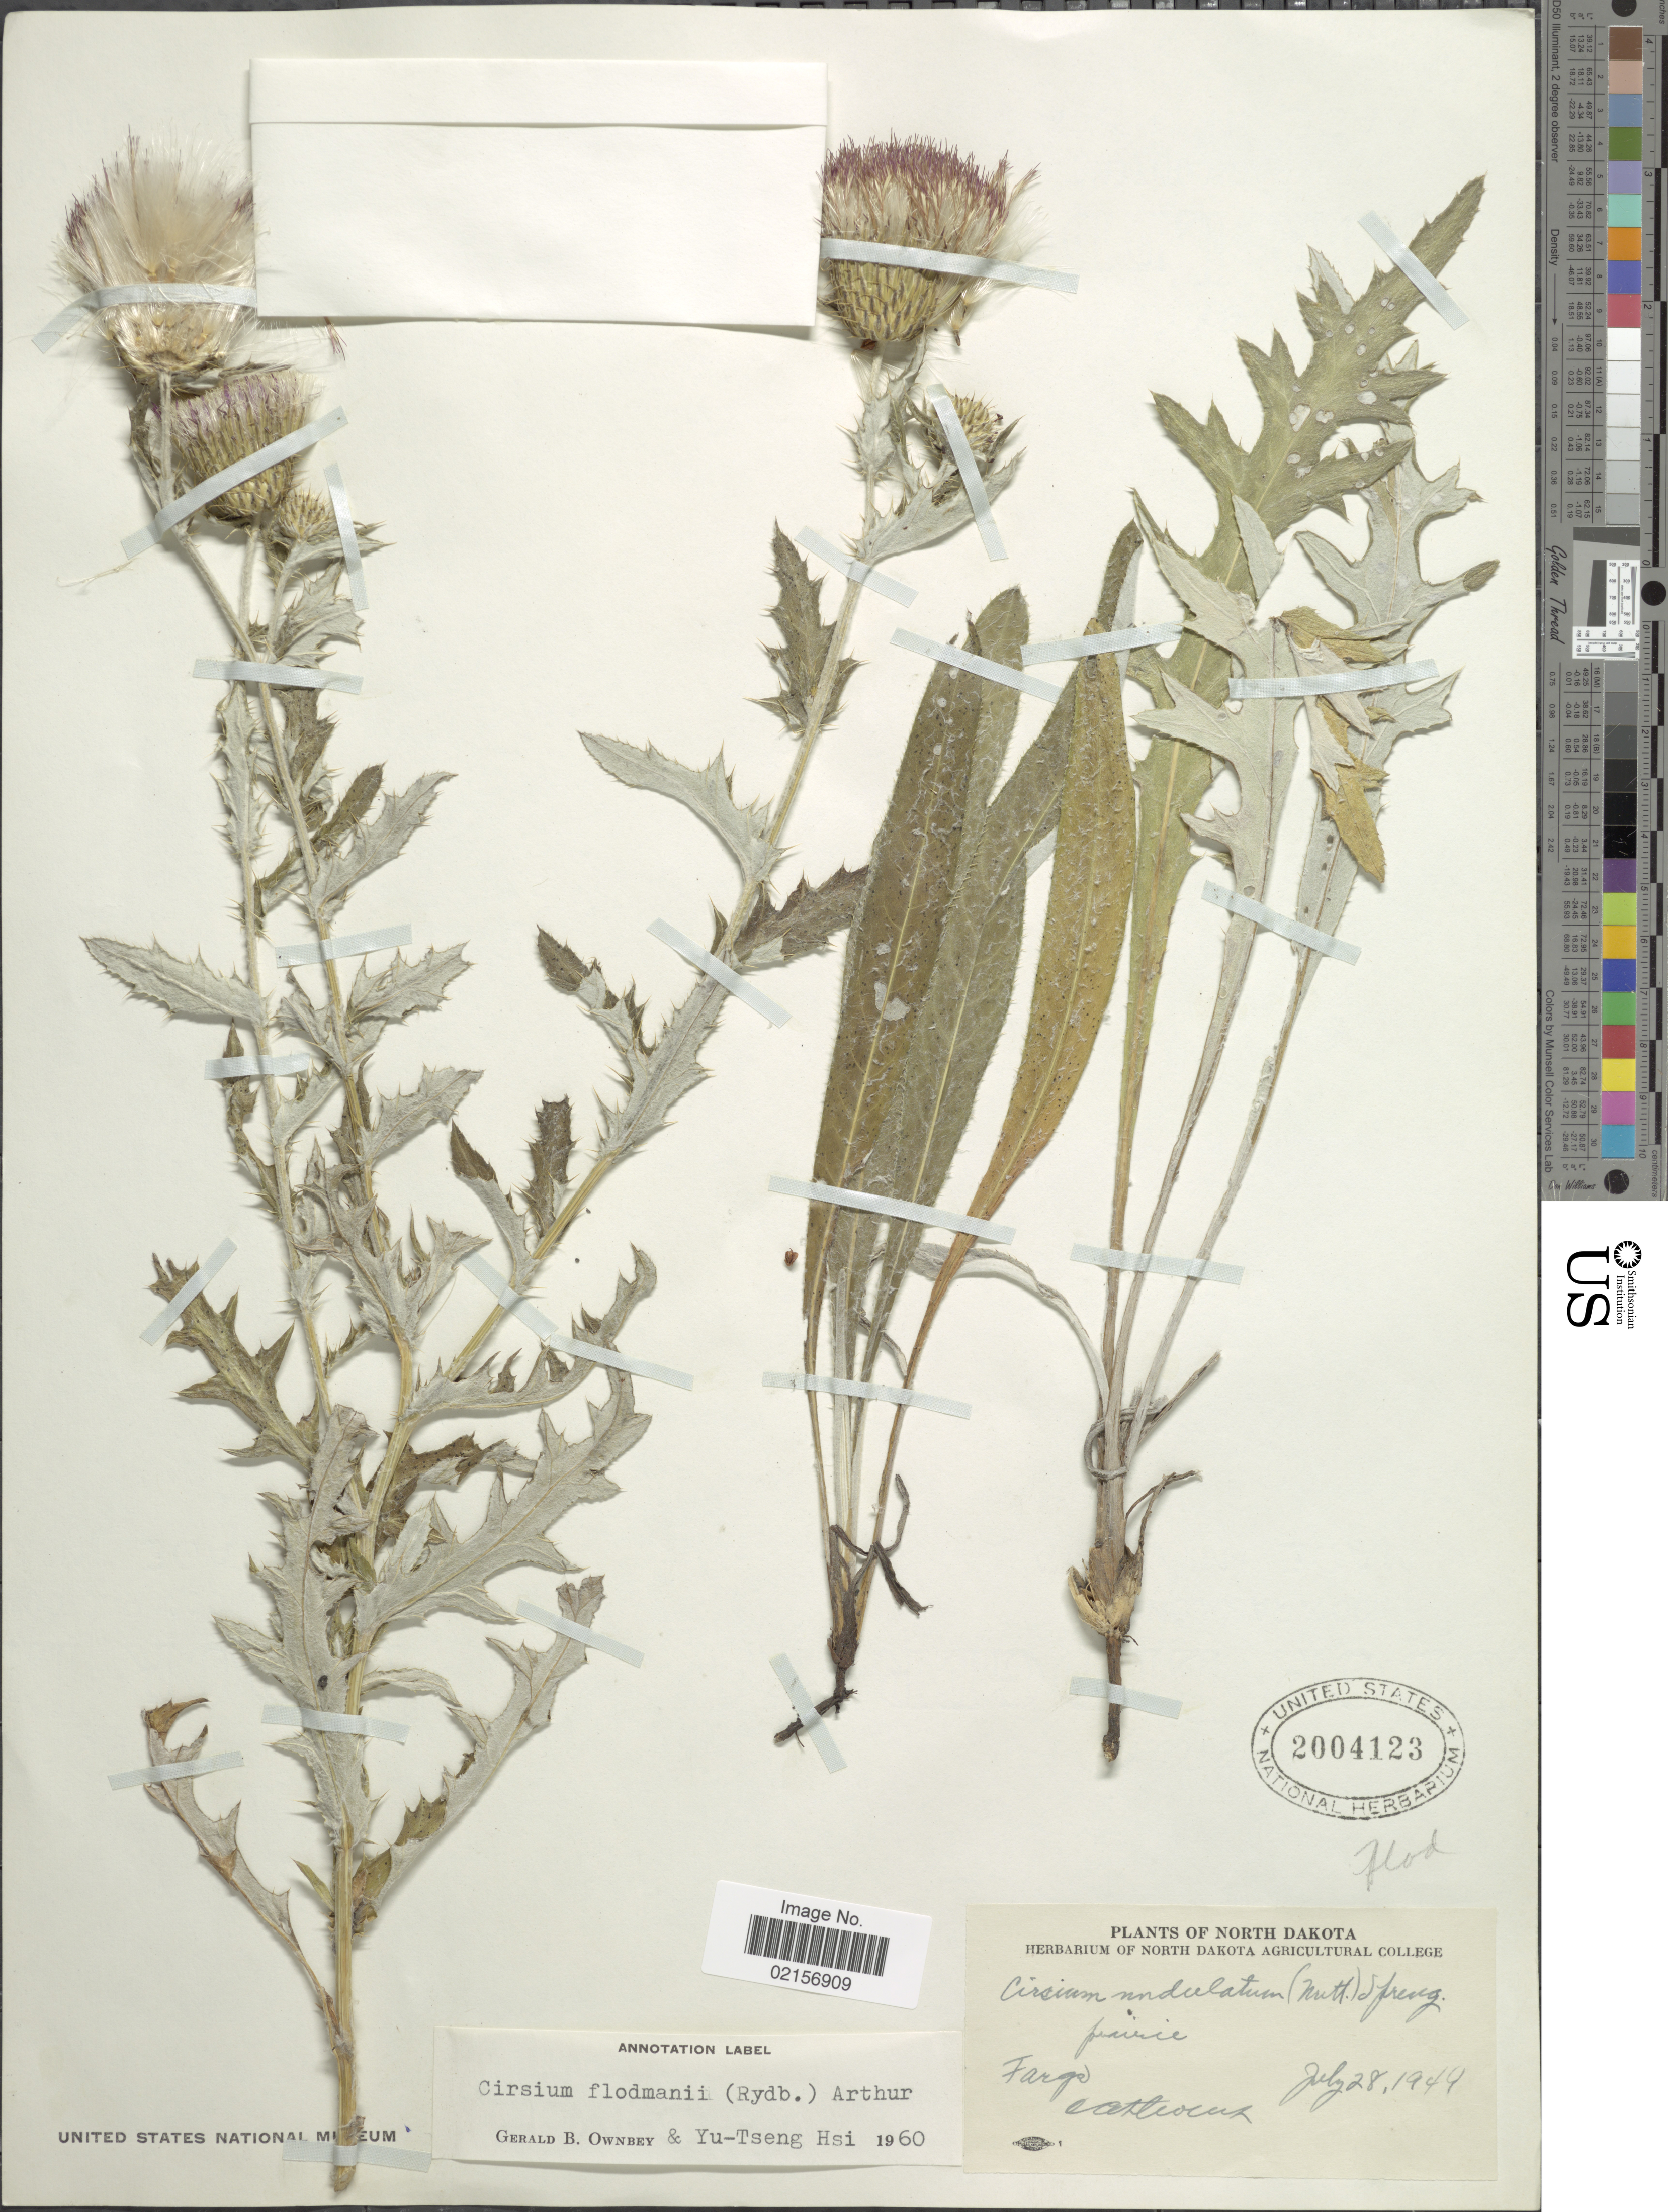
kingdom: Plantae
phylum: Tracheophyta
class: Magnoliopsida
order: Asterales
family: Asteraceae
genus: Cirsium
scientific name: Cirsium flodmanii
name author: (Rydb.) Arthur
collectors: ex herb. North Dakota Agricultural College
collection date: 1949-07-28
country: United States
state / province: North Dakota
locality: Prairie, Fargo east coast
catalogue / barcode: US 2004123